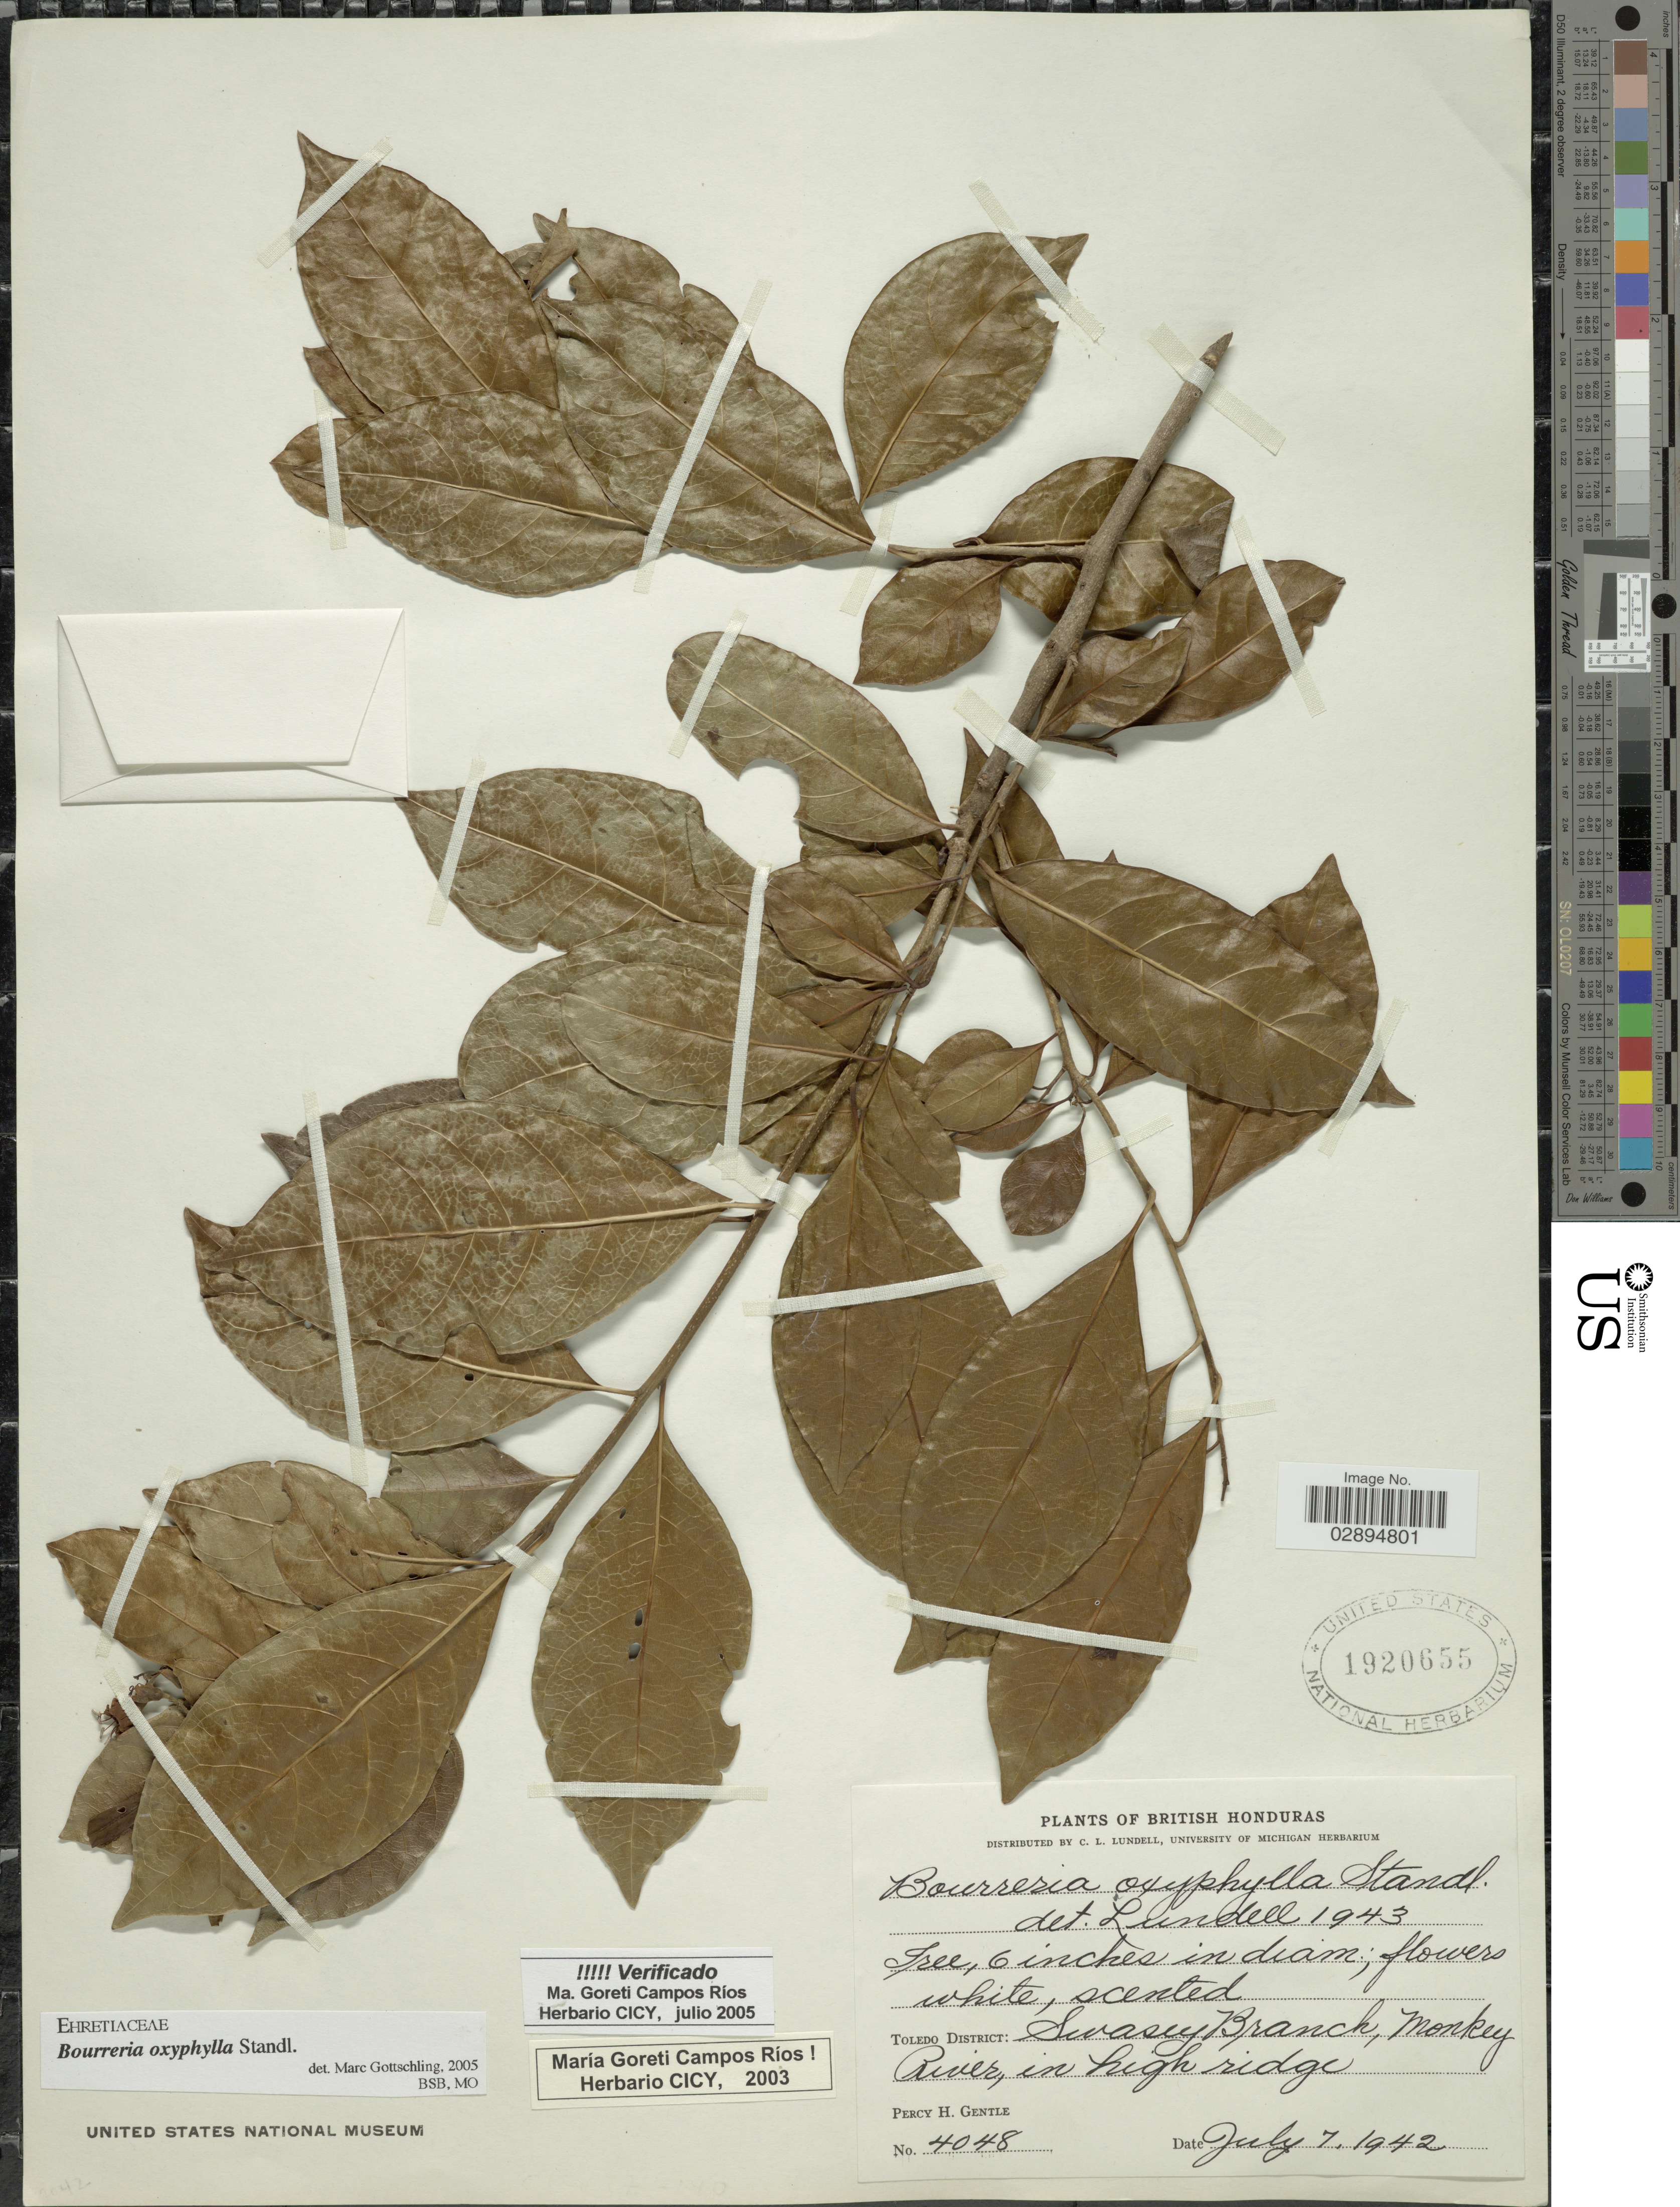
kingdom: Plantae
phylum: Tracheophyta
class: Magnoliopsida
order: Boraginales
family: Ehretiaceae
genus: Bourreria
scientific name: Bourreria oxyphylla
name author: Standl.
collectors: P. H. Gentle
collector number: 4048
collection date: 1942-07-07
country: Belize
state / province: Toledo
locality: British Honduras. Toledo District: Swasey Branch, Monkey River, in high ridge.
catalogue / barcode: US 1920655